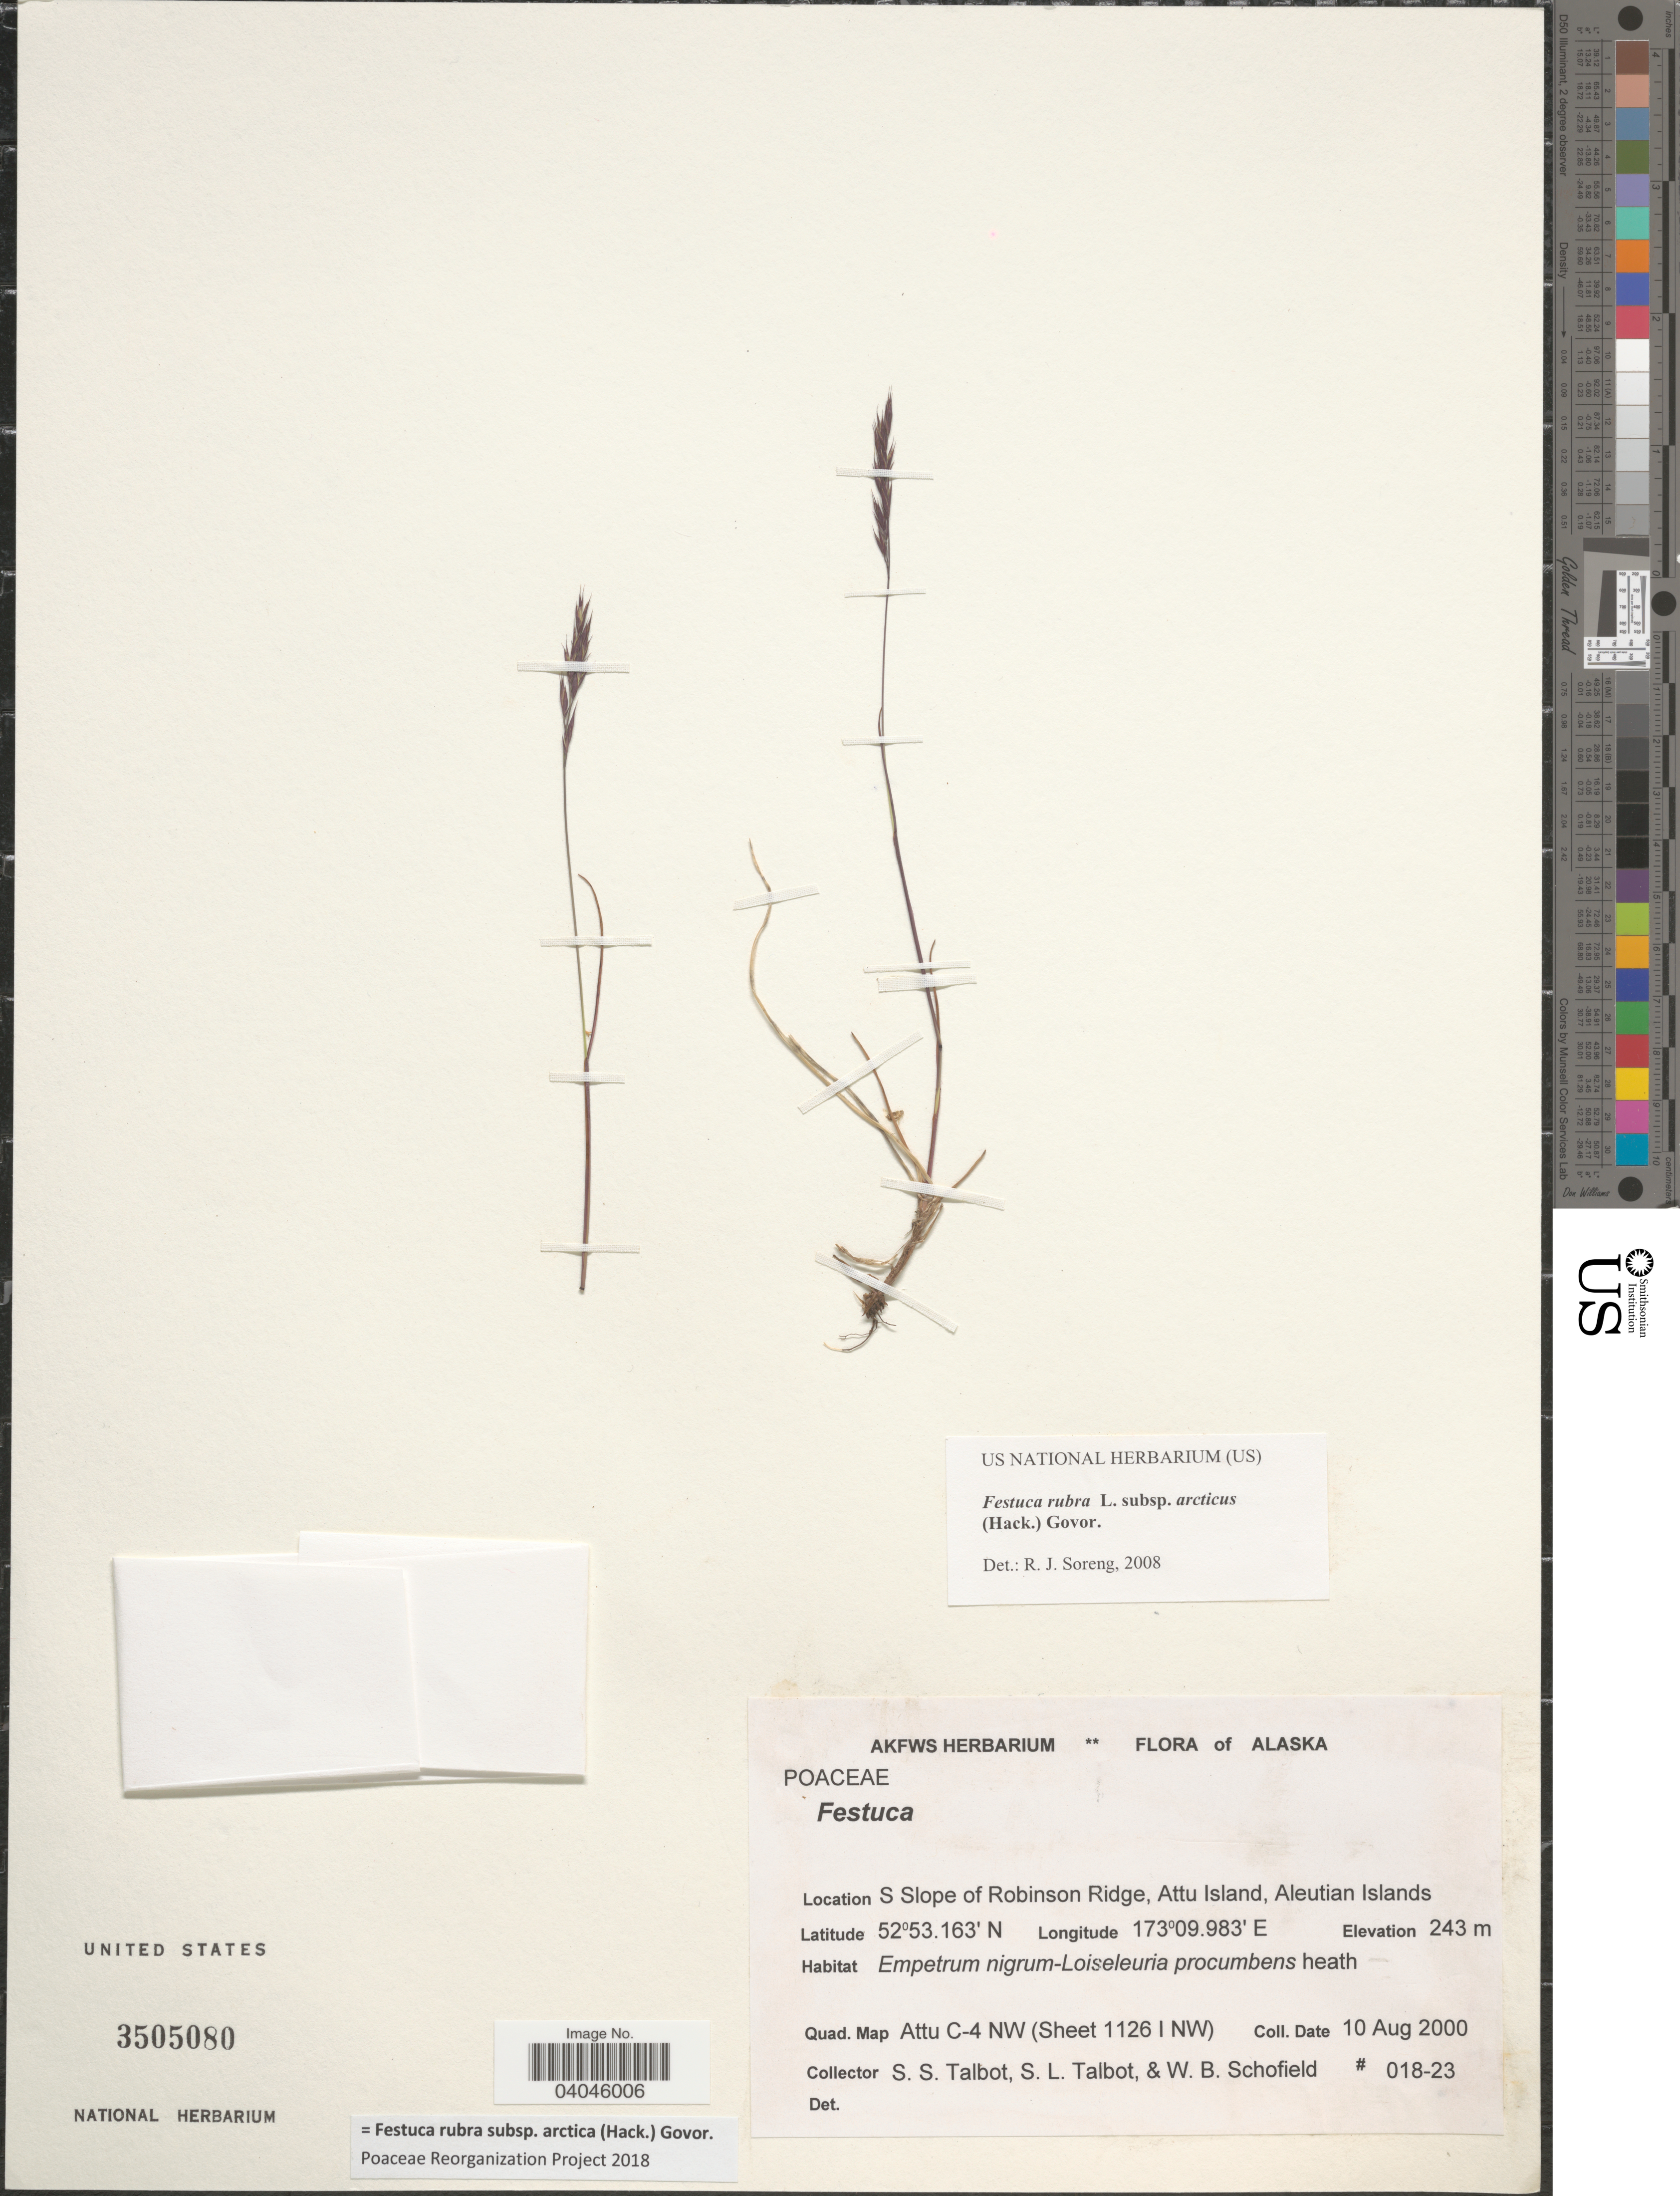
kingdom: Plantae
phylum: Tracheophyta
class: Liliopsida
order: Poales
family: Poaceae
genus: Festuca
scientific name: Festuca rubra subsp. arctica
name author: (Hack.) Govor.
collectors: S. S. Talbot, S. Talbot & W. Schofield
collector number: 018-23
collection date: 2000-08-10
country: United States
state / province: Alaska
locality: S Slope of Robinson Ridge, Attu Island, Aleutian Islands. Quad. Map Attu C-4 NW (Sheet 1126 I NW).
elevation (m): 243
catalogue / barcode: US 3505080